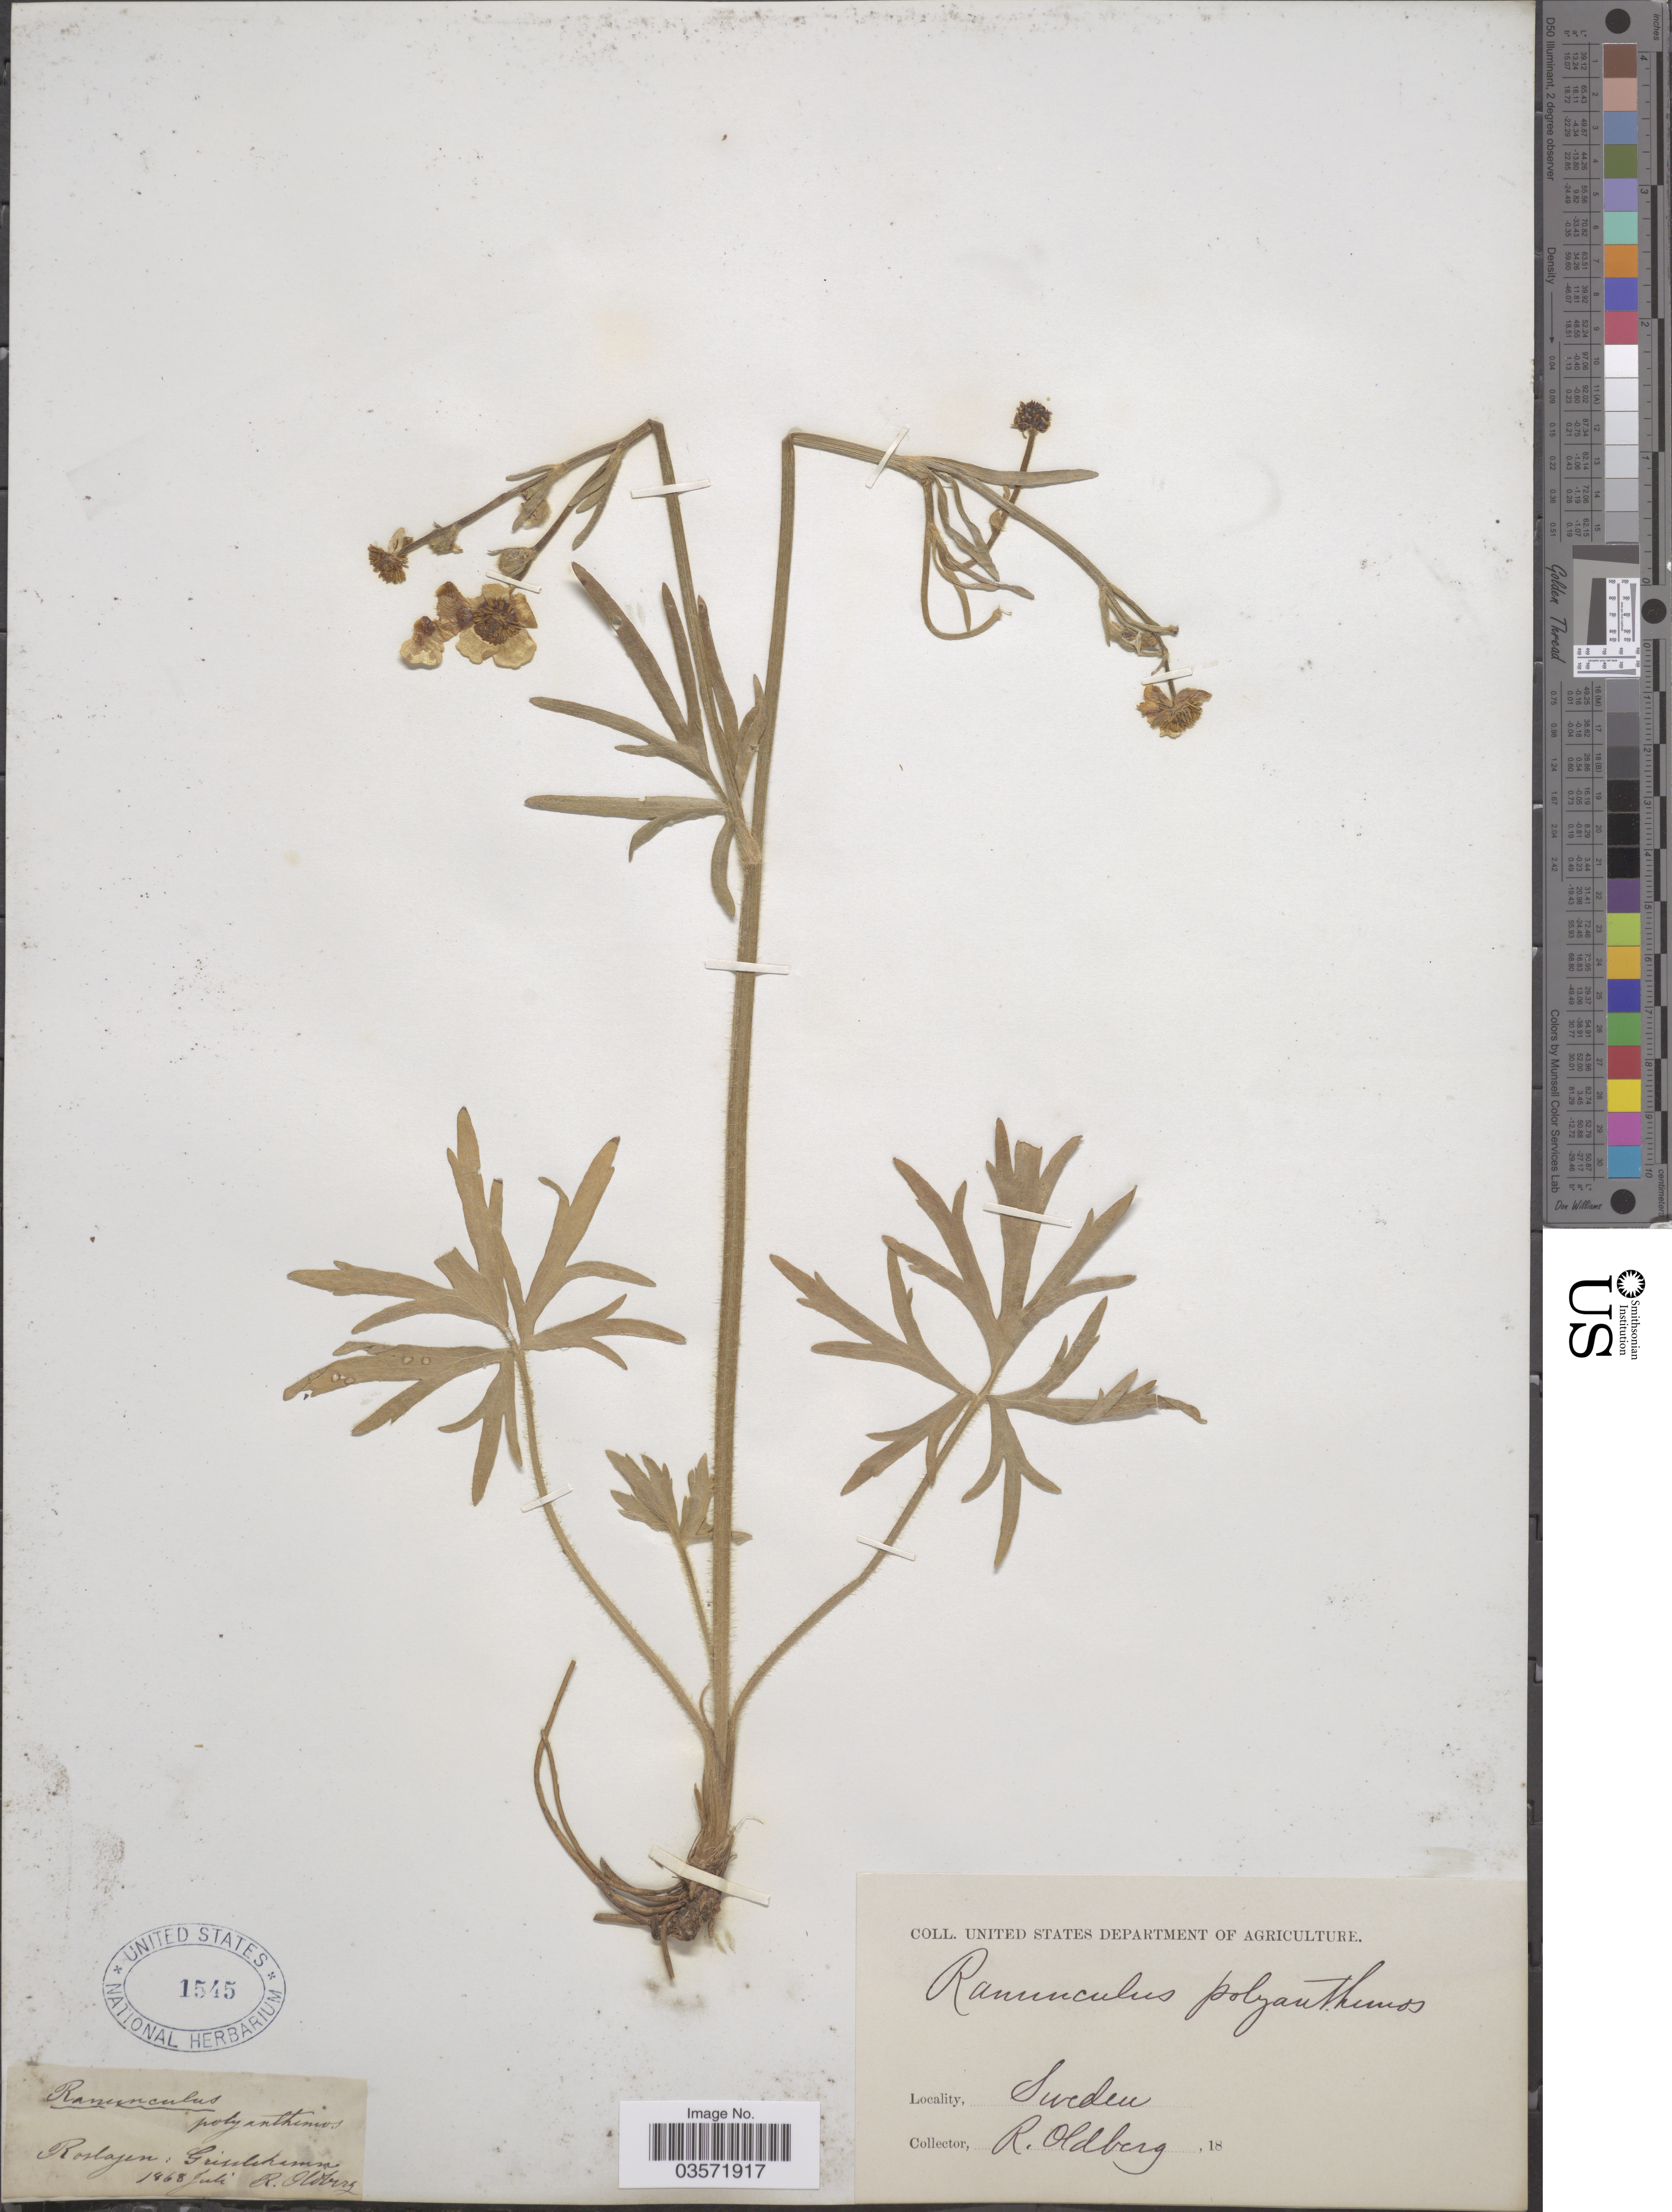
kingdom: Plantae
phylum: Tracheophyta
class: Magnoliopsida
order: Ranunculales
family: Ranunculaceae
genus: Ranunculus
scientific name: Ranunculus polyanthemos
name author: L.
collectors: R. Oldberg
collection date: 1868-07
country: Sweden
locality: Roslagen: Grisslehamn.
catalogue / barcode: US 1545